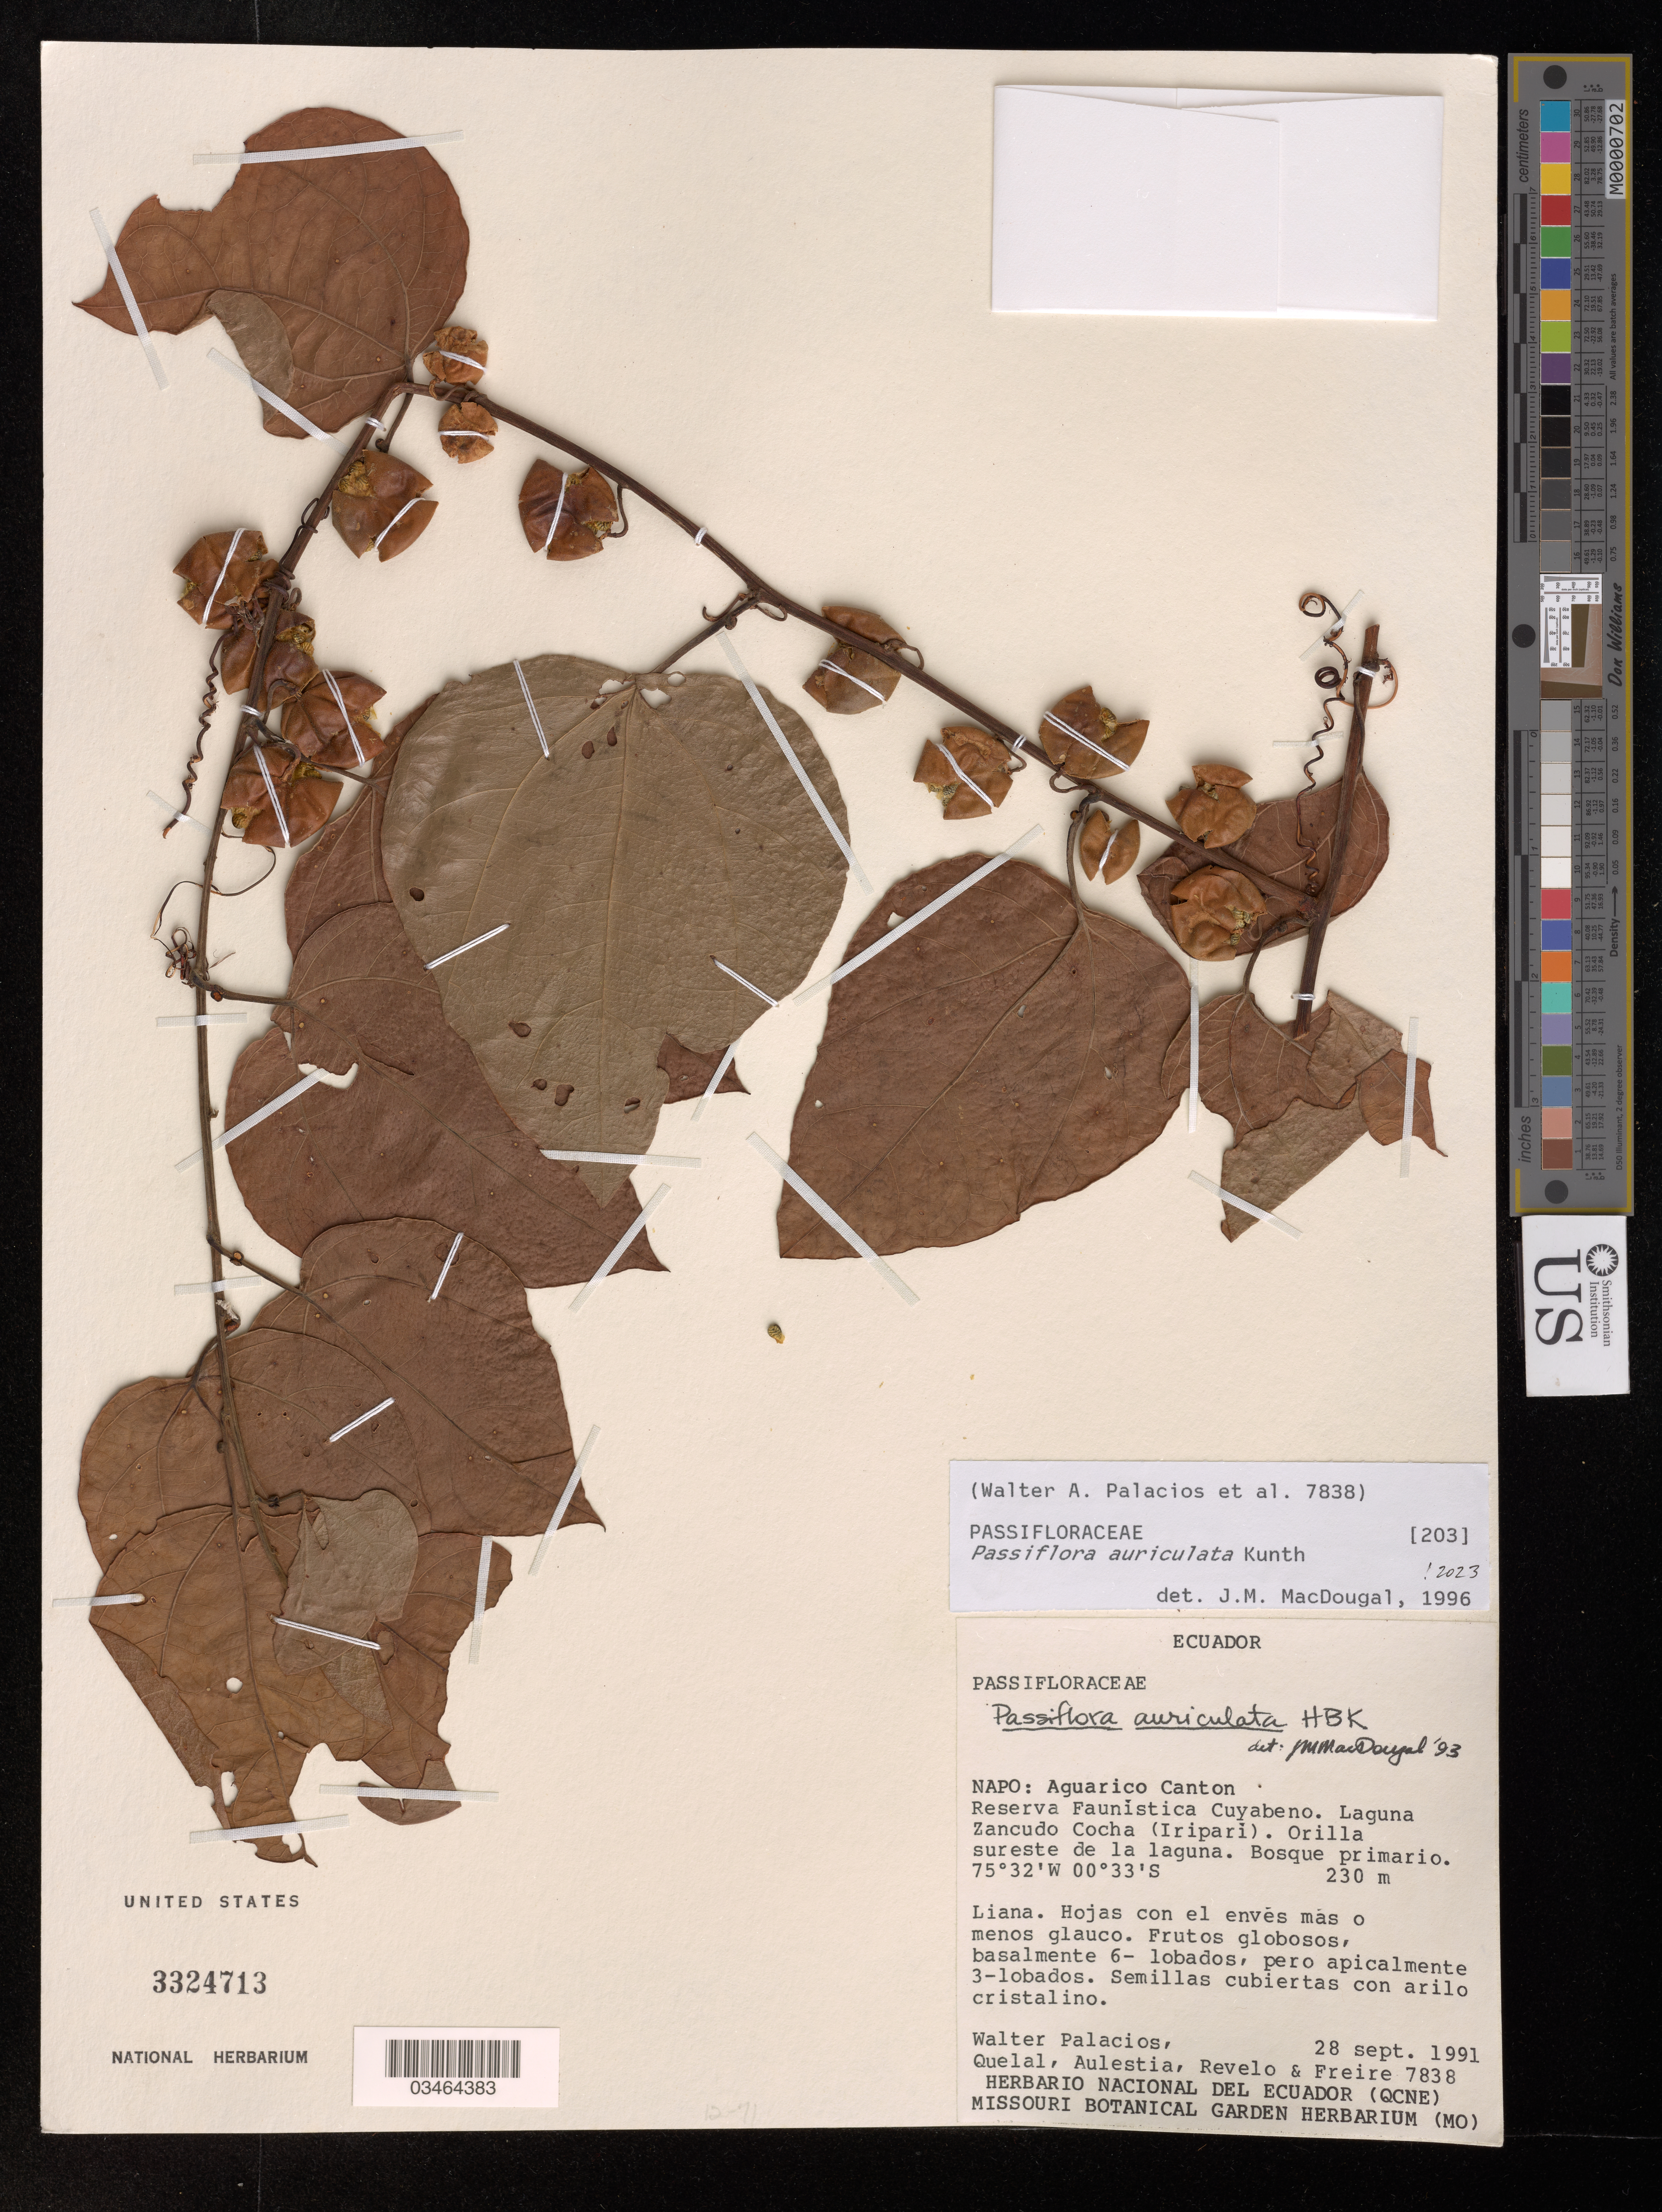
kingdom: Plantae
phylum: Tracheophyta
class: Magnoliopsida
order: Malpighiales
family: Passifloraceae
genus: Passiflora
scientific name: Passiflora auriculata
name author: Kunth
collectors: W. Palacios, Quelal, Aulestia, Revelo & -. Freire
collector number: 7838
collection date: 1991-09-28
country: Ecuador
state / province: Napo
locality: Aguarico Canton. Reserva Faunistica Cuyabeno. Laguna Zancudo Cocha (Iripari). Orilla sureste de la laguna.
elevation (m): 230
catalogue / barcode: US 3324713